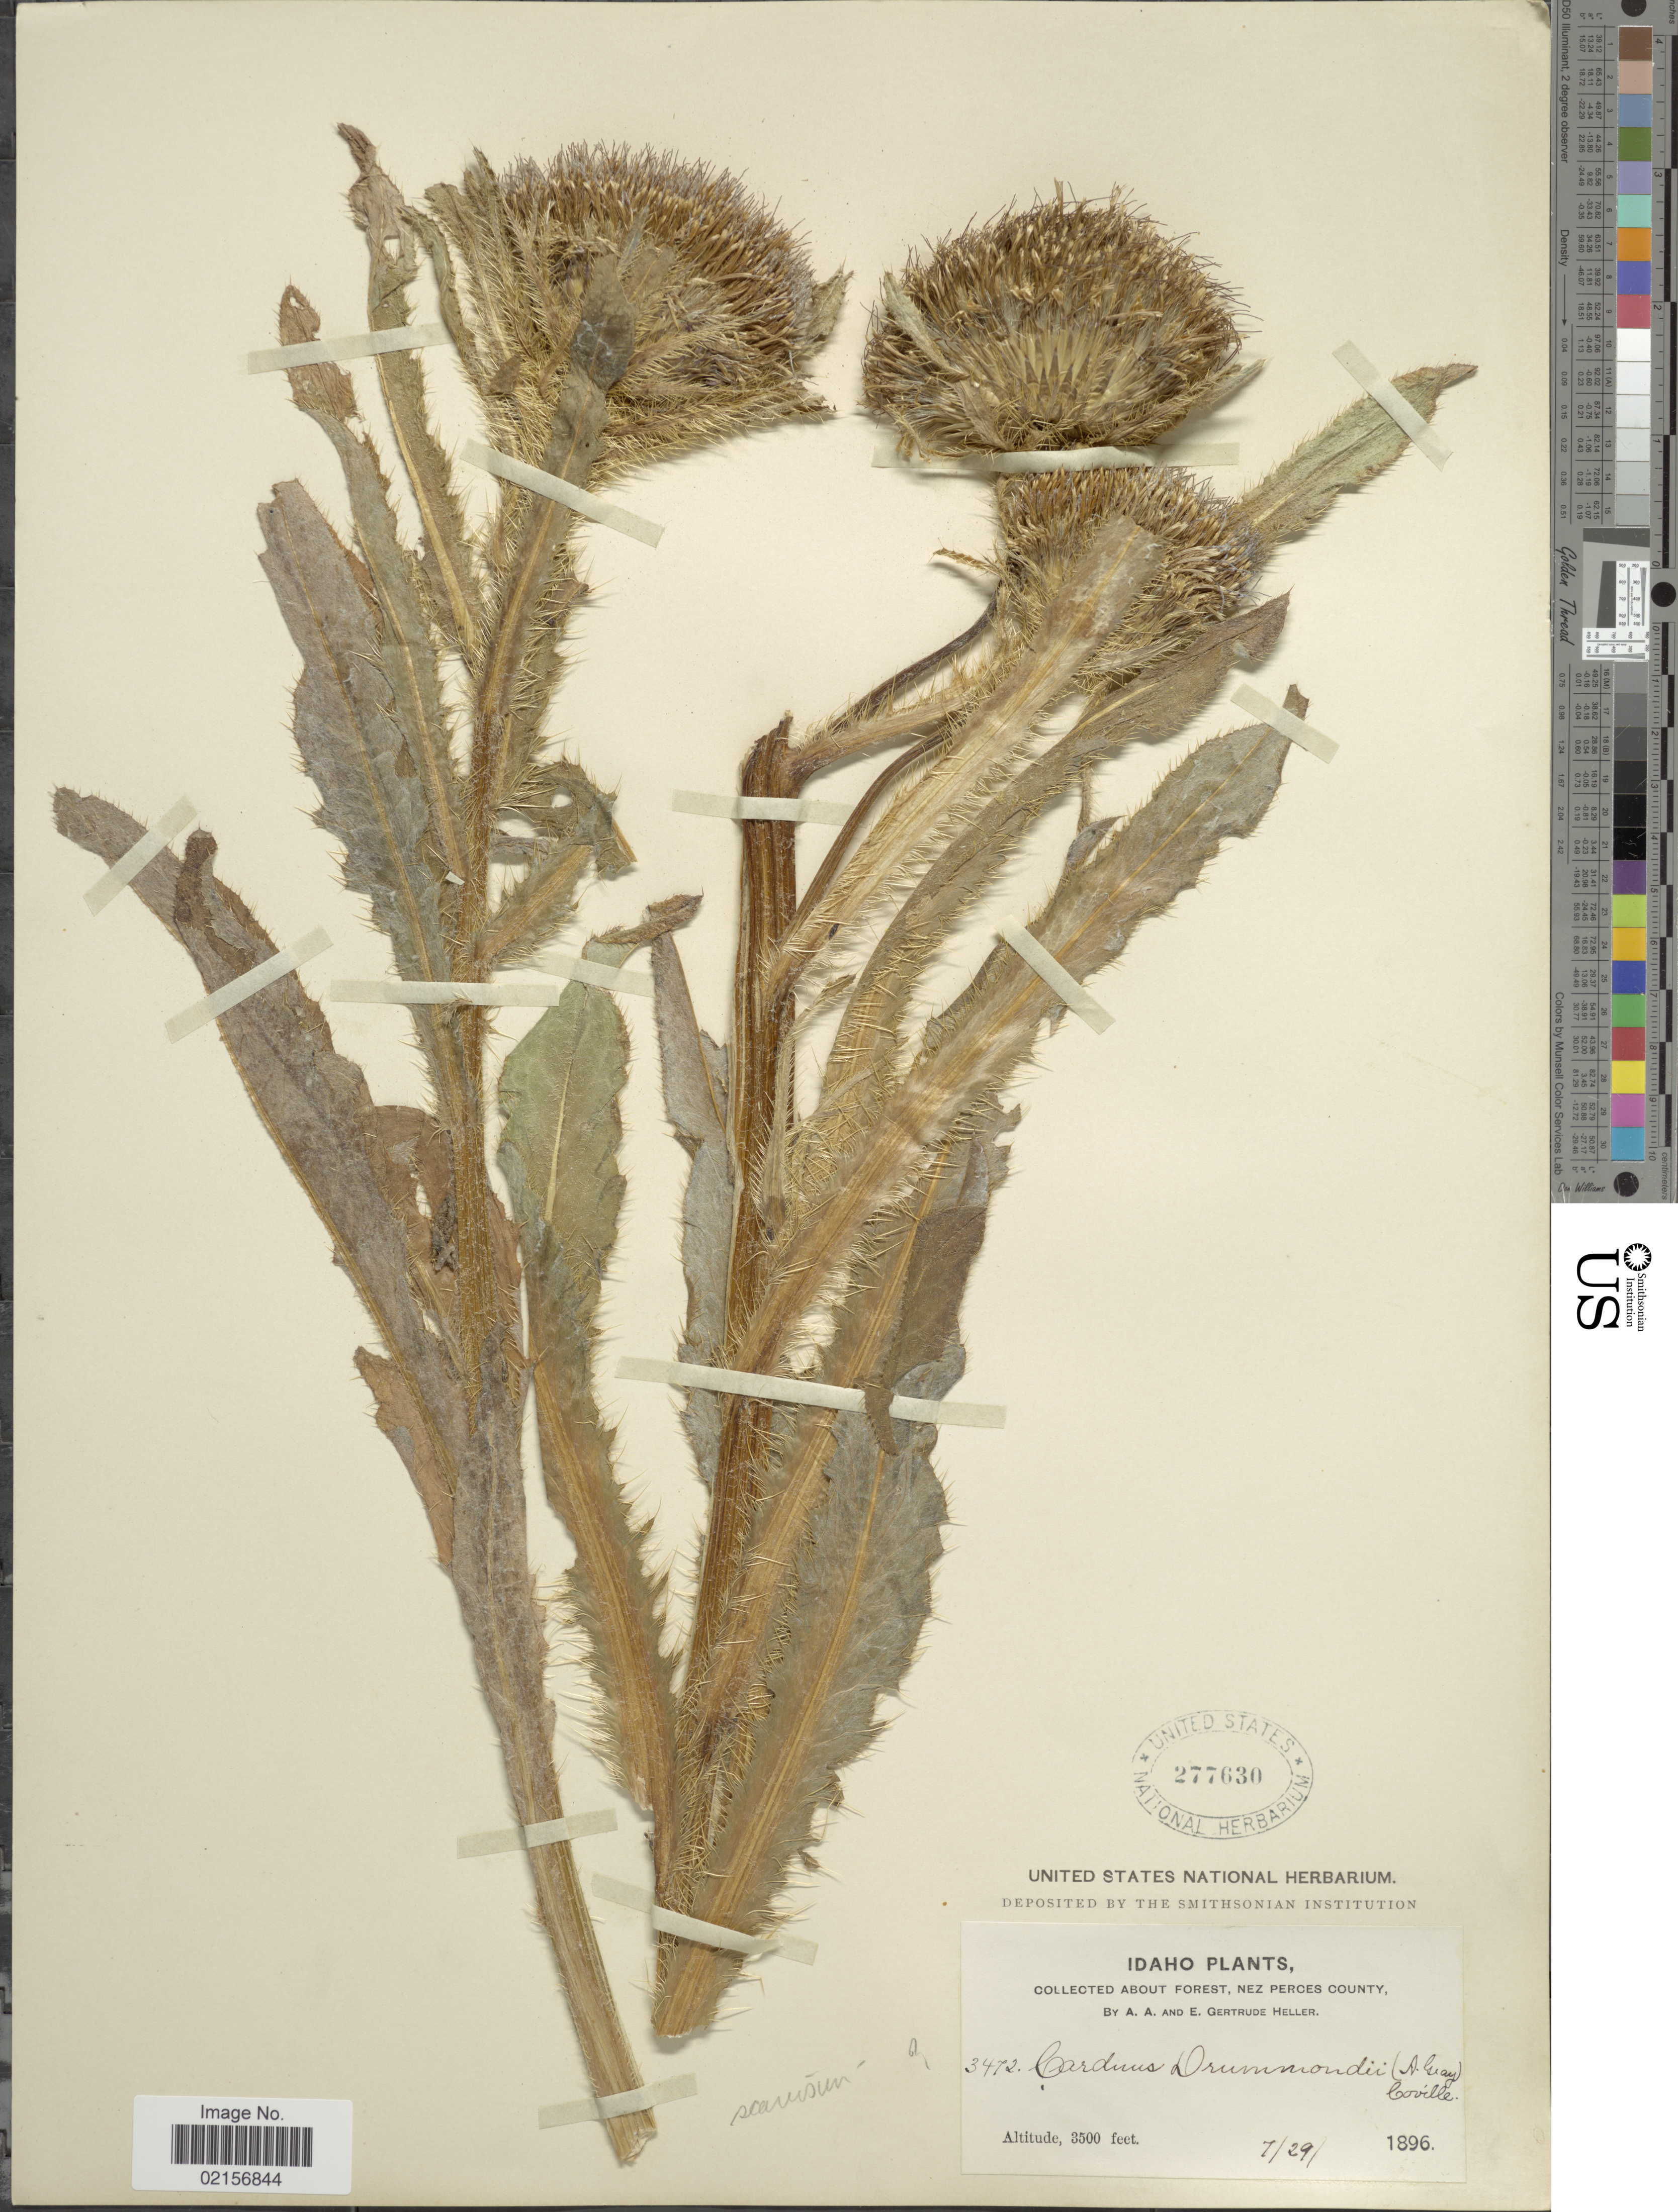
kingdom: Plantae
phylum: Tracheophyta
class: Magnoliopsida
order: Asterales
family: Asteraceae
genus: Cirsium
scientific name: Cirsium drummondii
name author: Torr. & A. Gray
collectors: A. A. Heller & E. G. Heller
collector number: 3472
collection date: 1896-07-29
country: United States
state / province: Idaho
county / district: Nez Perce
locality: Forest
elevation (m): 1067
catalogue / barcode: US 277630